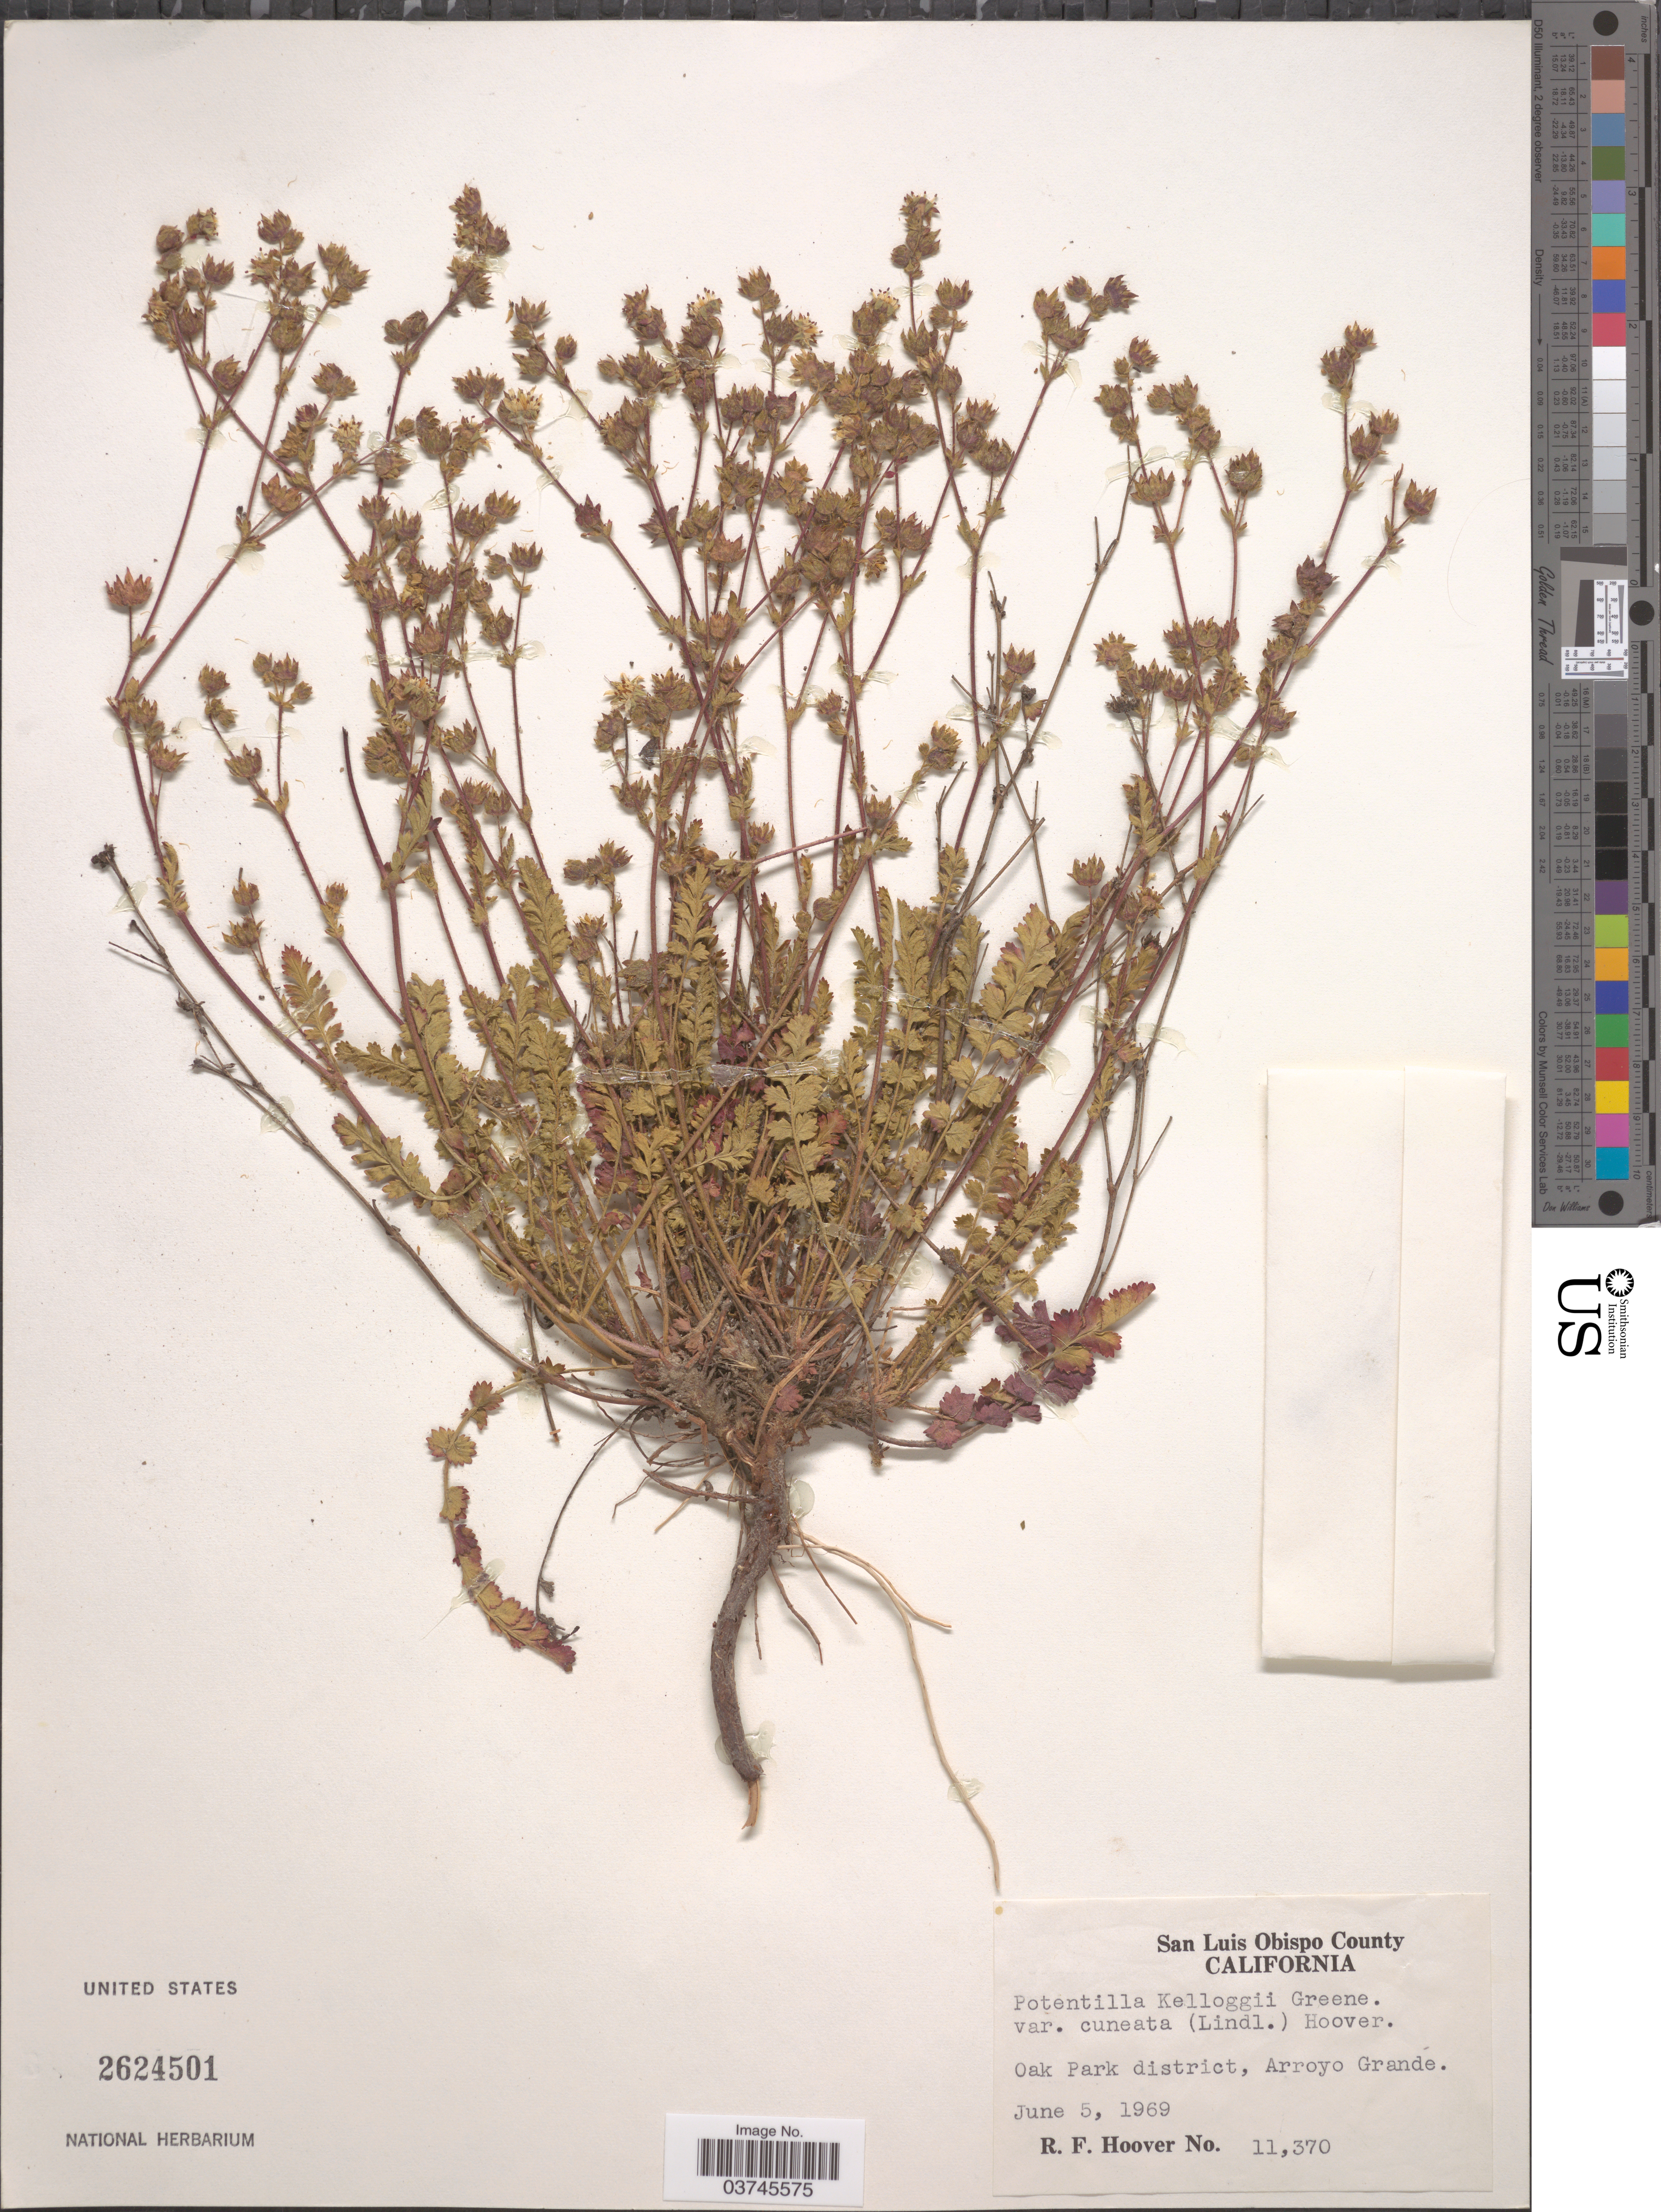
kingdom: Plantae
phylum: Tracheophyta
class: Magnoliopsida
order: Rosales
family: Rosaceae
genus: Potentilla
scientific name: Potentilla lindleyi var. lindleyi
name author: Greene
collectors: R. F. Hoover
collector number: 11370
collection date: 1969-06-05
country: United States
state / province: California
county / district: San Luis Obispo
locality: San Luis Obispo County. Oak Park district, Arroyo Grande.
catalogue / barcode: US 2624501